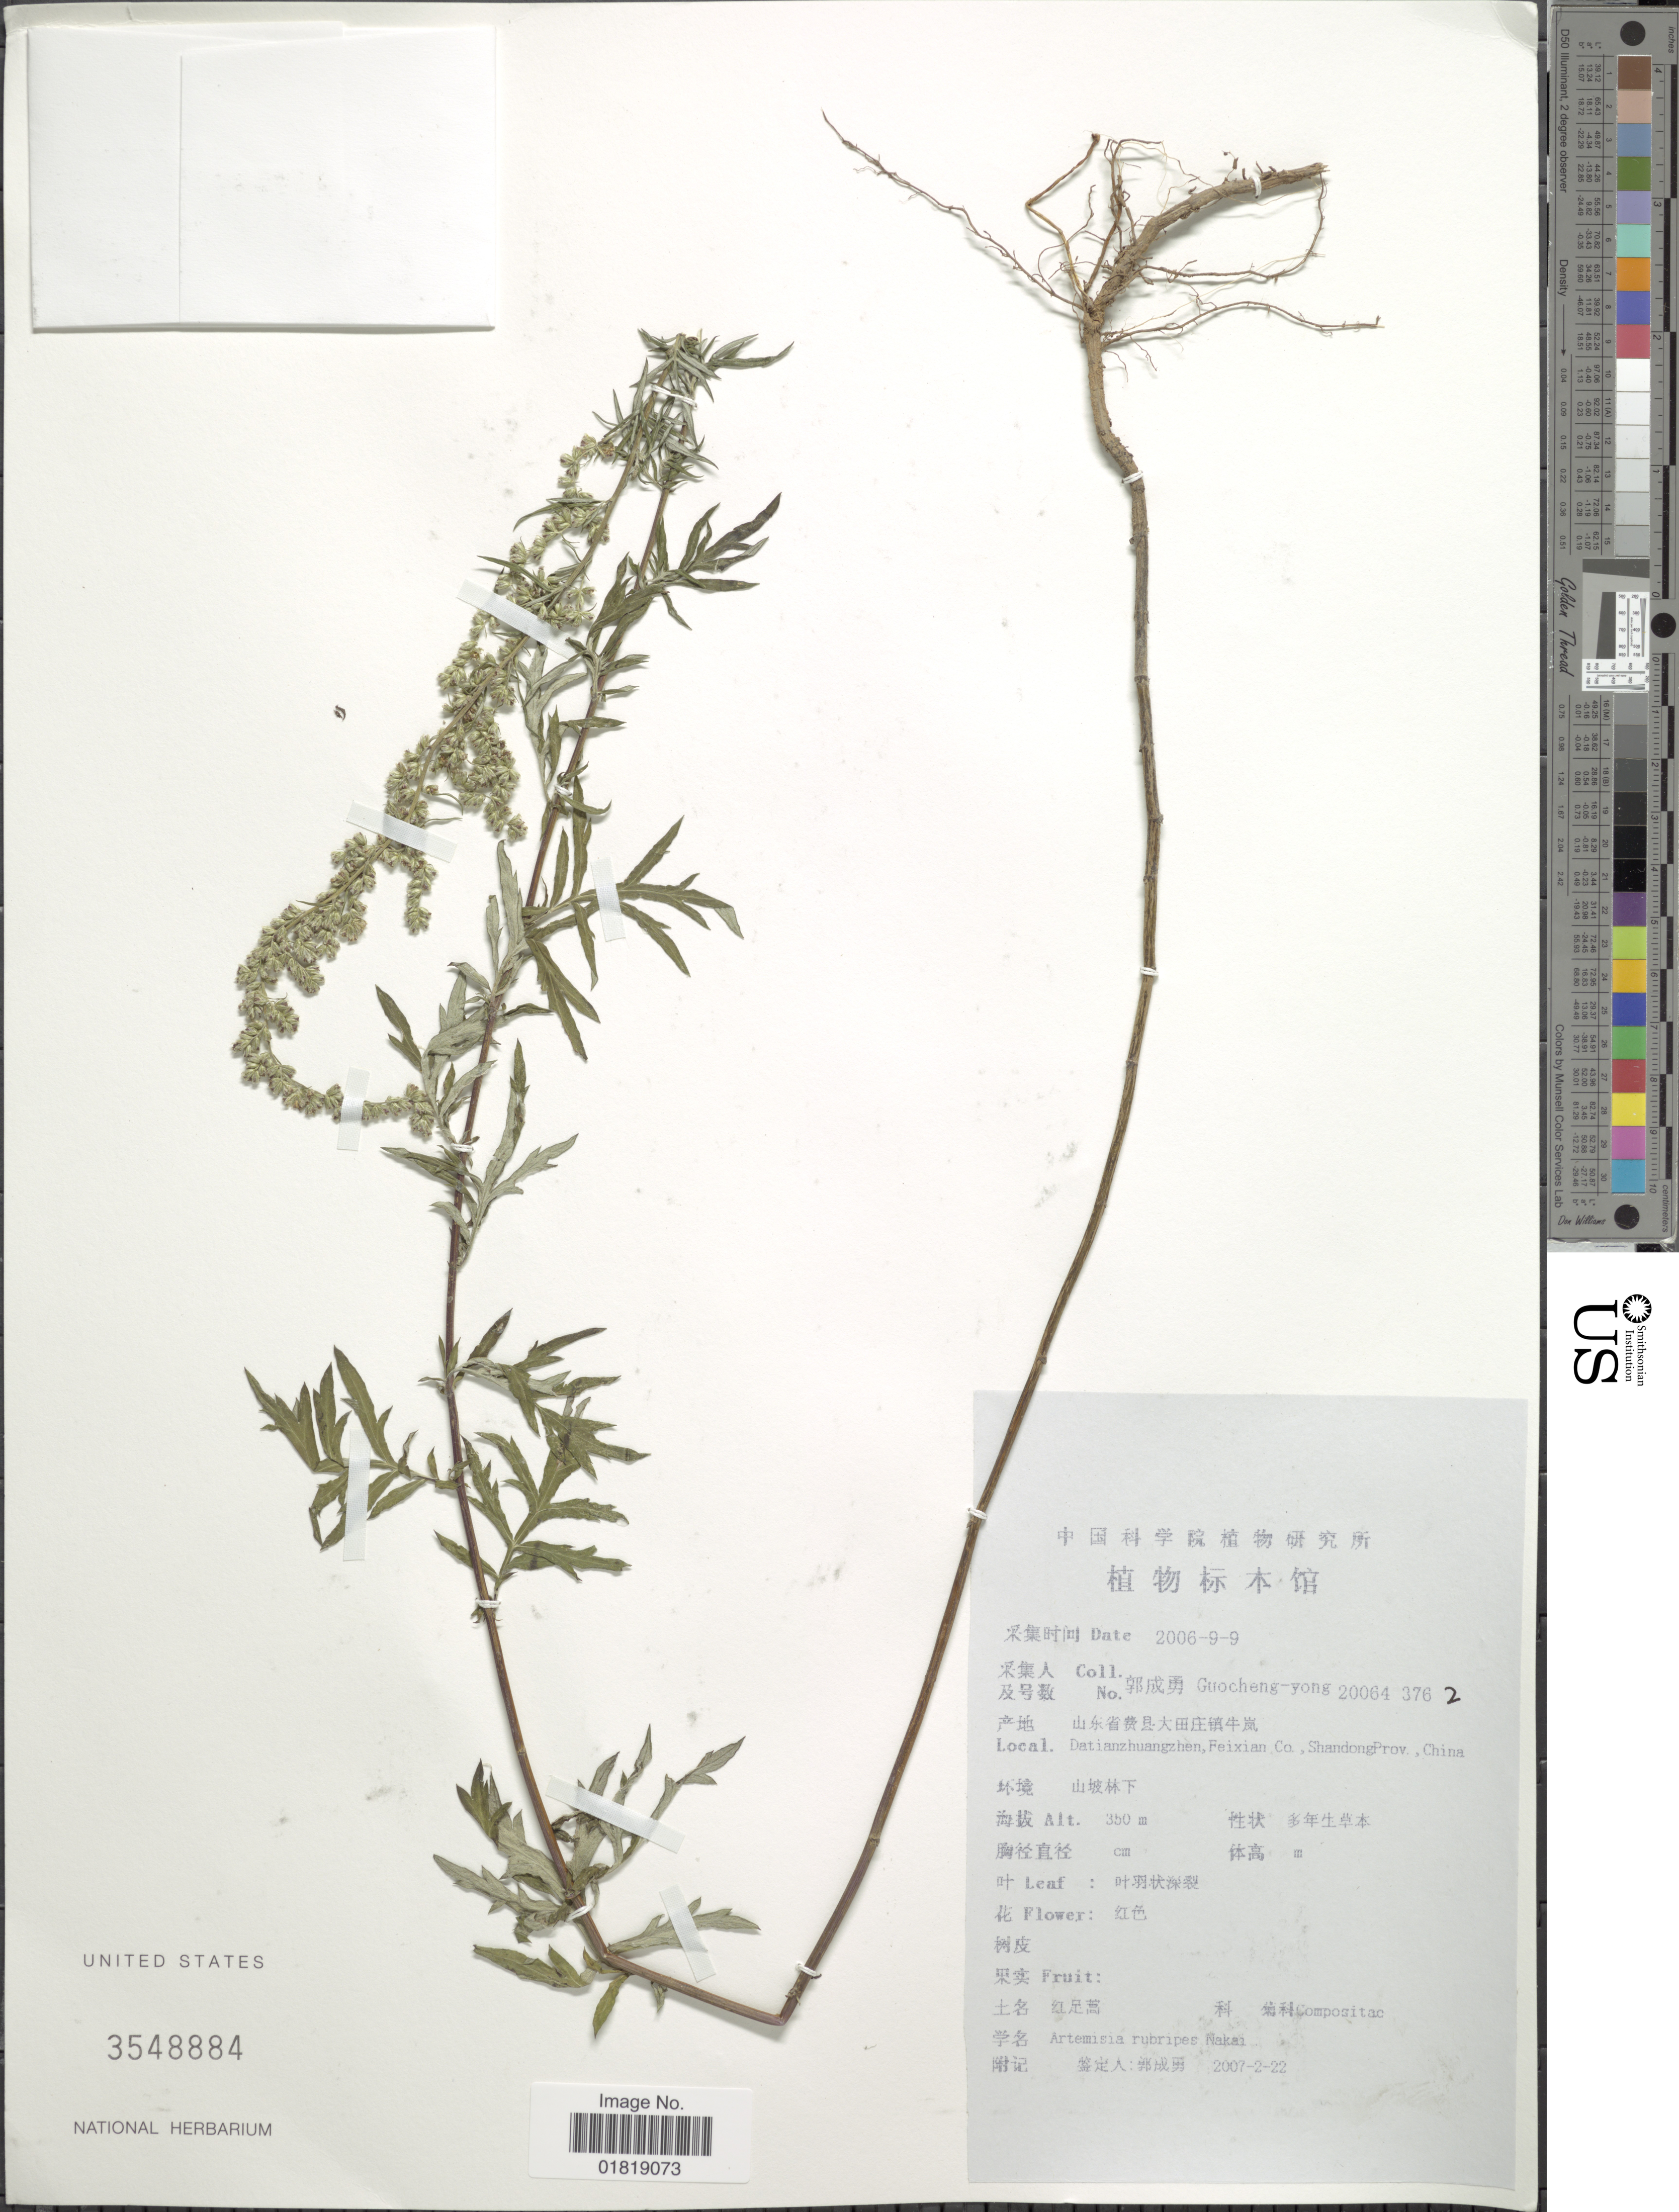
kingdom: Plantae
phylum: Tracheophyta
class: Magnoliopsida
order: Asterales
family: Asteraceae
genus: Artemisia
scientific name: Artemisia rubripes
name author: Nakai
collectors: Guo cheng-yong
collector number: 200643762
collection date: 2006-09-09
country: China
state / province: Shandong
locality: Datianzhuangzhen, Feixian Co.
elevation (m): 350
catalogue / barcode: US 3548884